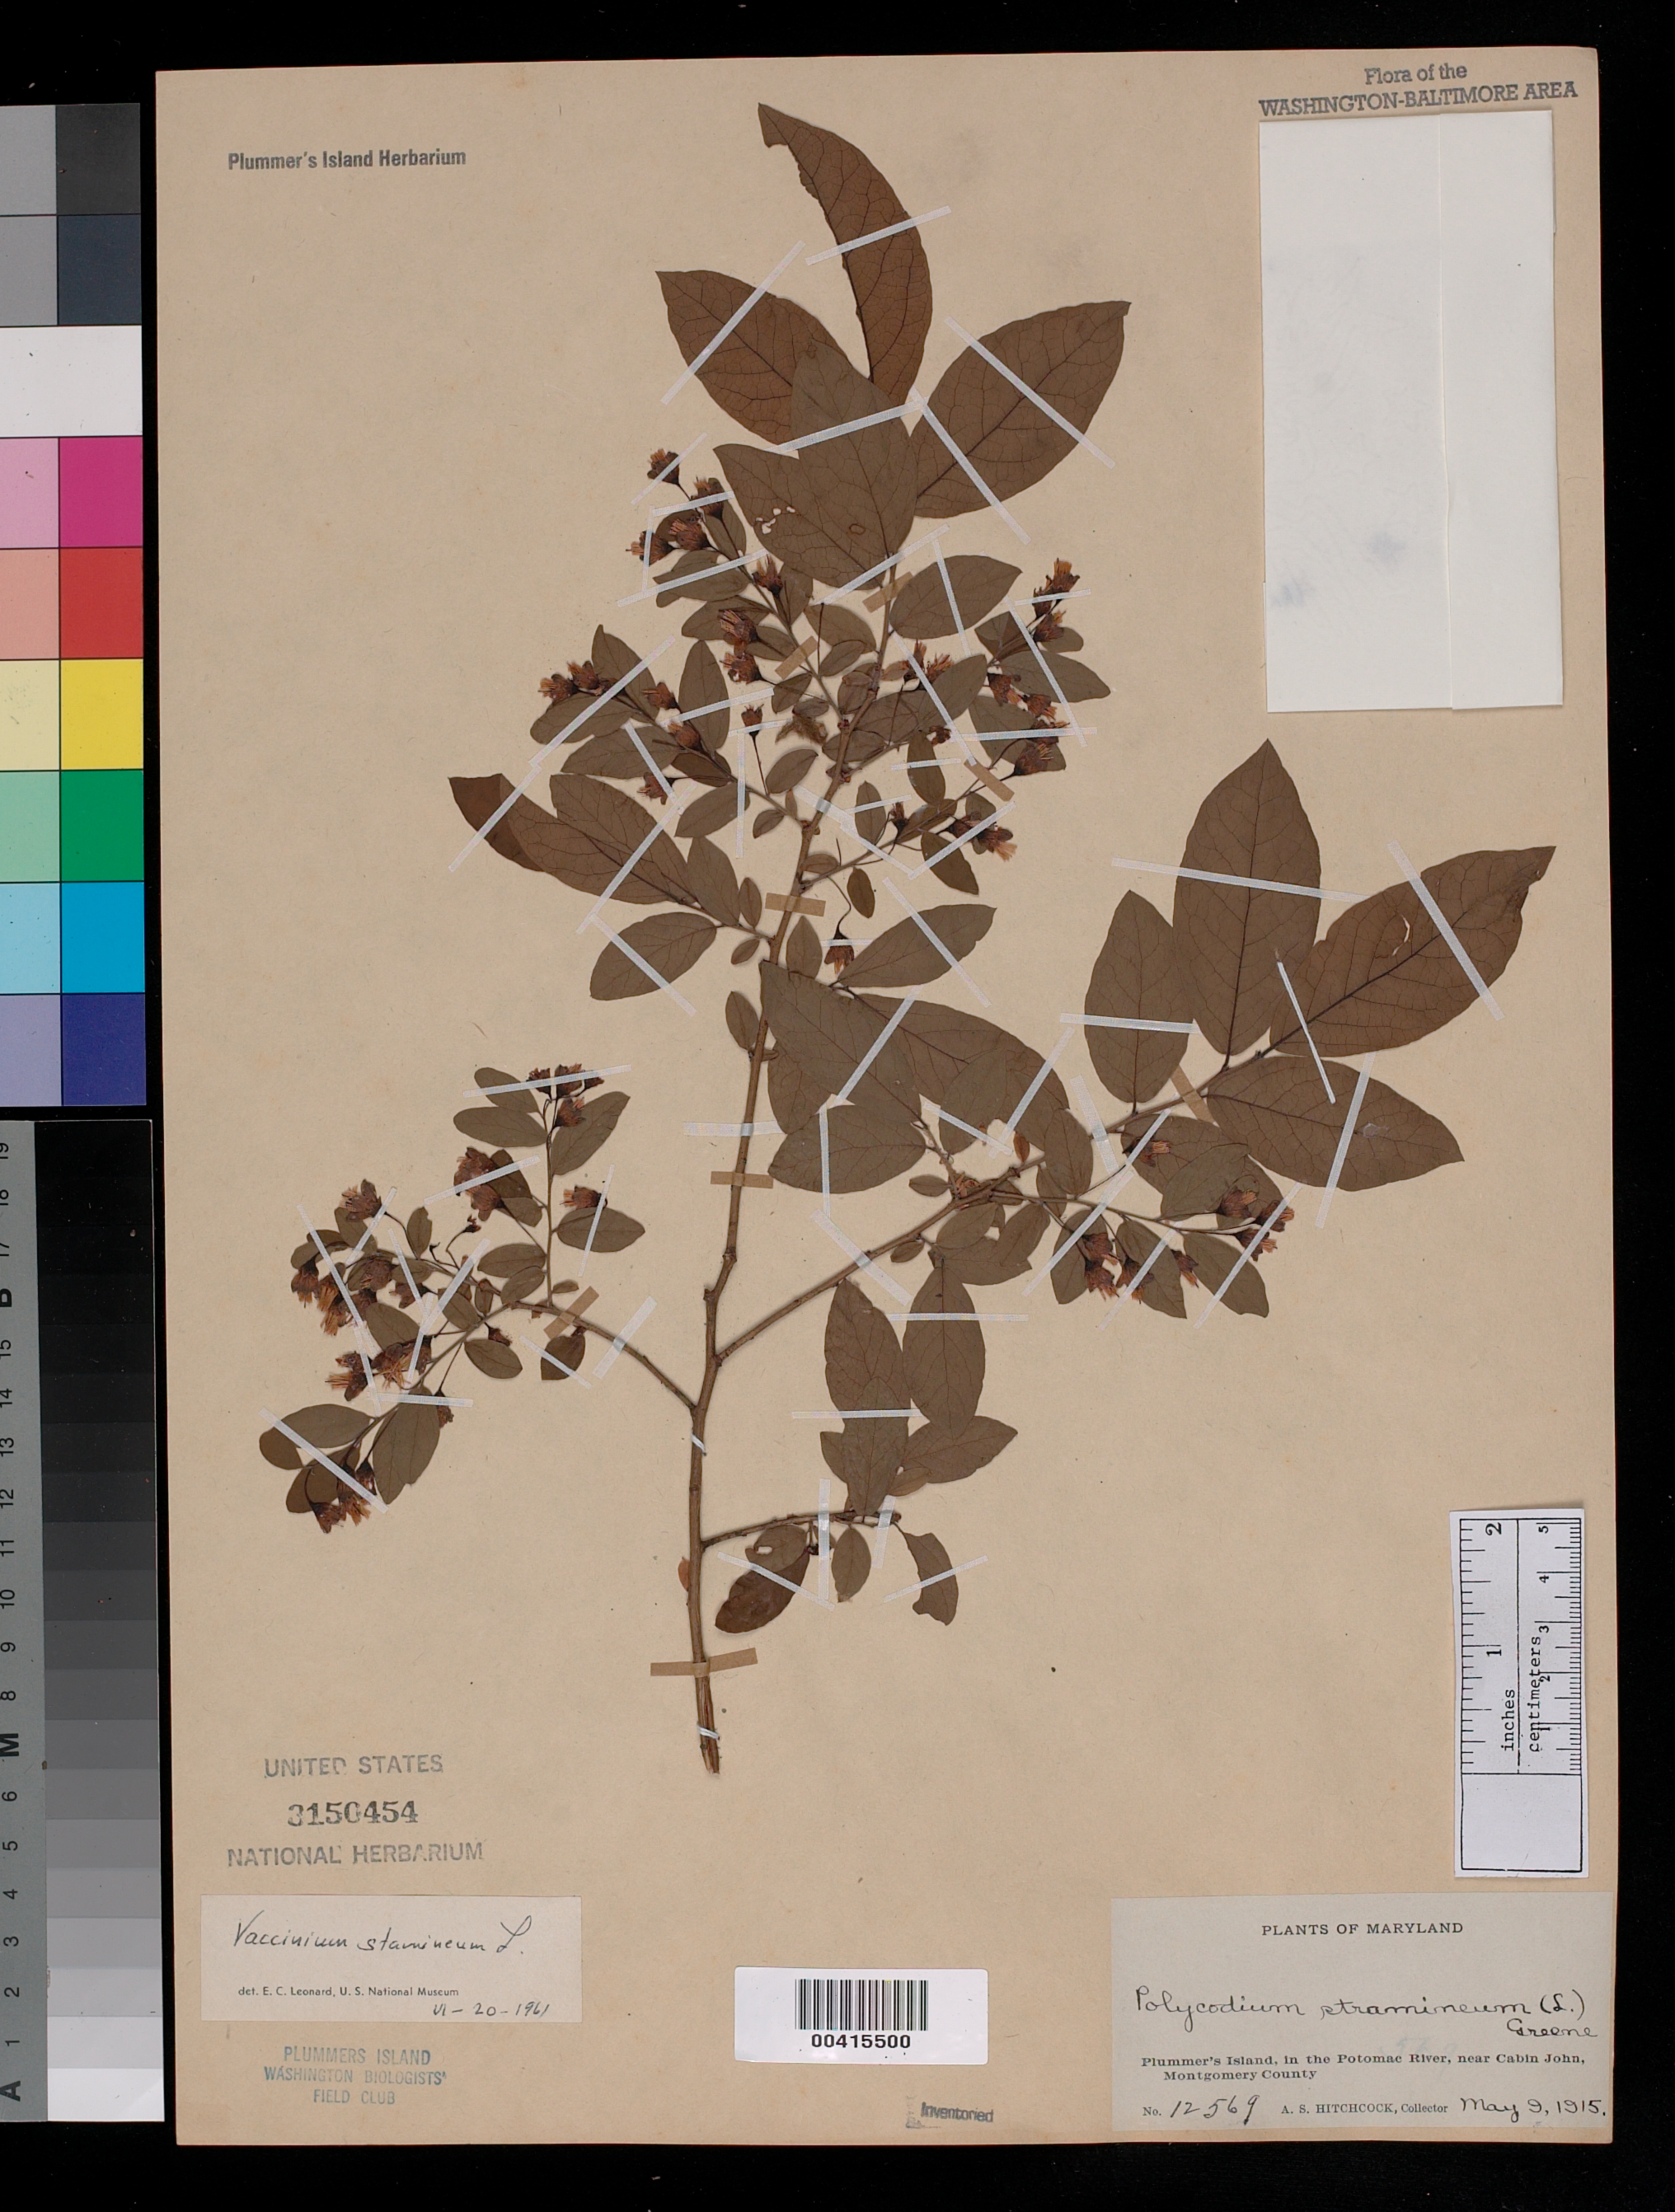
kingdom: Plantae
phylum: Tracheophyta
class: Magnoliopsida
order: Ericales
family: Ericaceae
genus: Vaccinium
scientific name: Vaccinium stamineum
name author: L.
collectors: A. S. Hitchcock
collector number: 12569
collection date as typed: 09 May 1915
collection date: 1915-05-09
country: United States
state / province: Maryland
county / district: Montgomery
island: Plummers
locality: Plummer's Island C. & O. Canal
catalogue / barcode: US 3150454